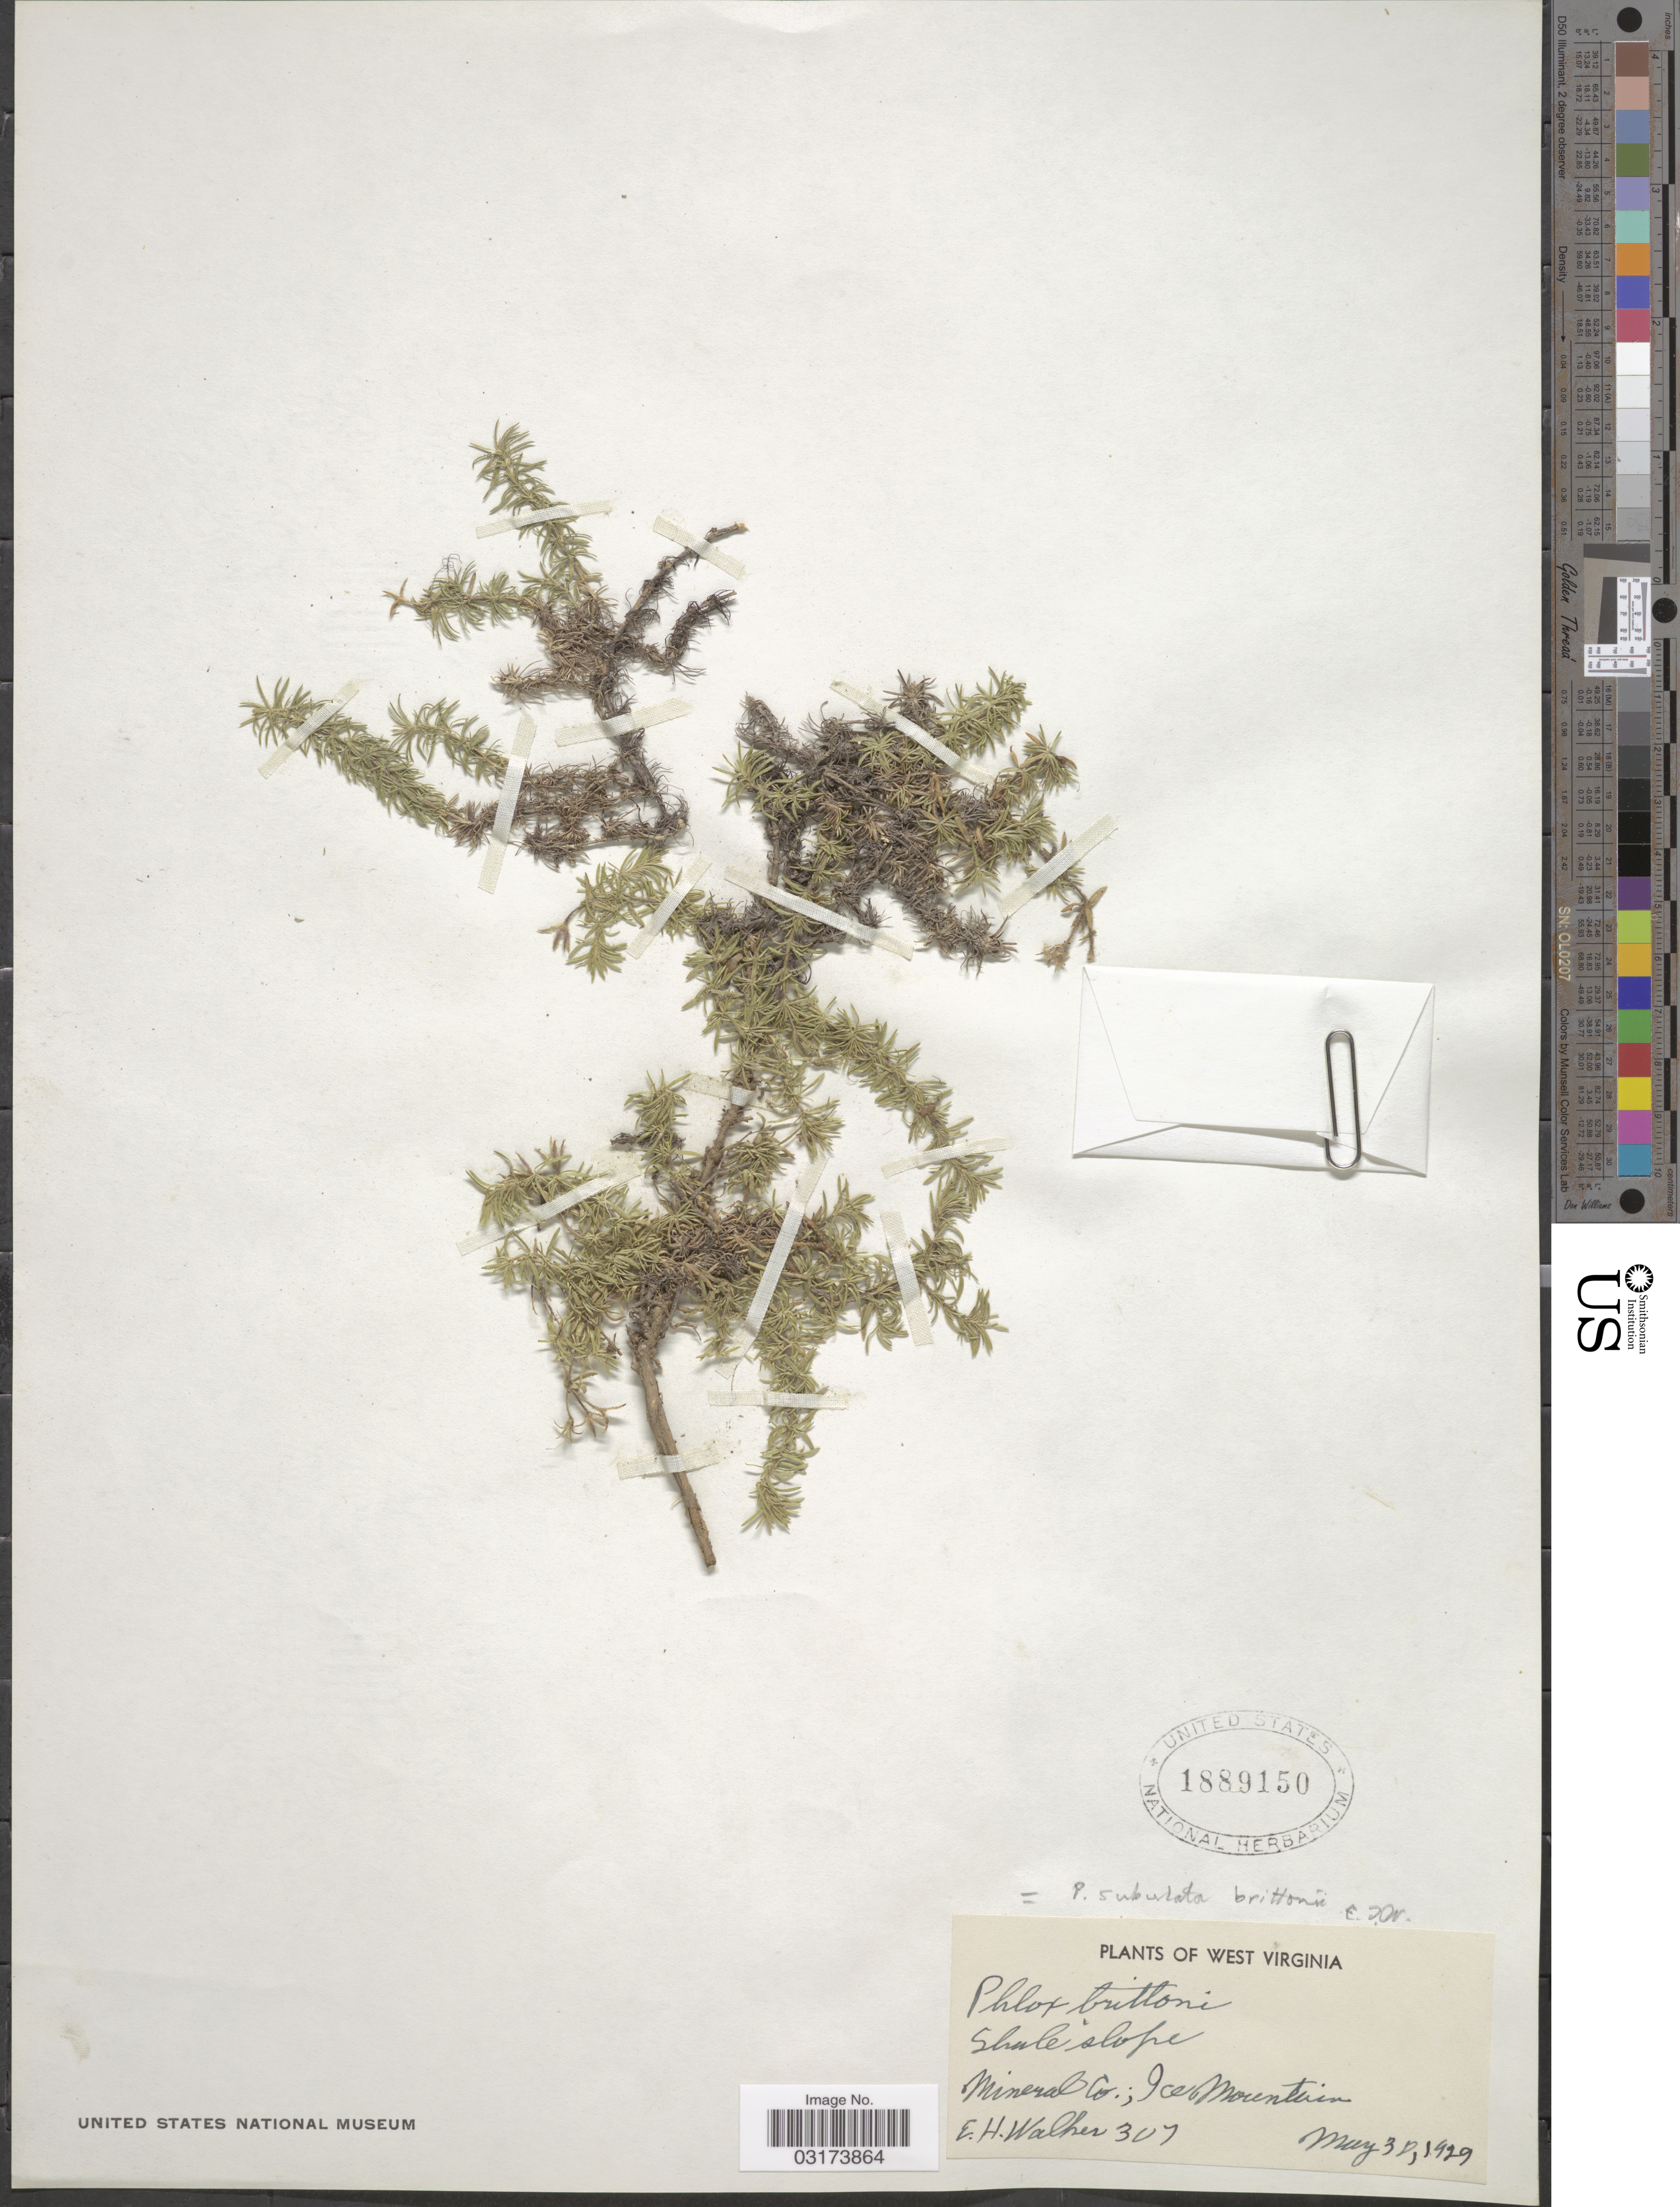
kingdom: Plantae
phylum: Tracheophyta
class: Magnoliopsida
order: Ericales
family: Polemoniaceae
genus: Phlox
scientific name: Phlox subulata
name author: L.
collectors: E. H. Walker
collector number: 307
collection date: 1929-05-30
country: United States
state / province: West Virginia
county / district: Mineral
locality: Mineral Co.; Ice Mountain.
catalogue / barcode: US 1889150